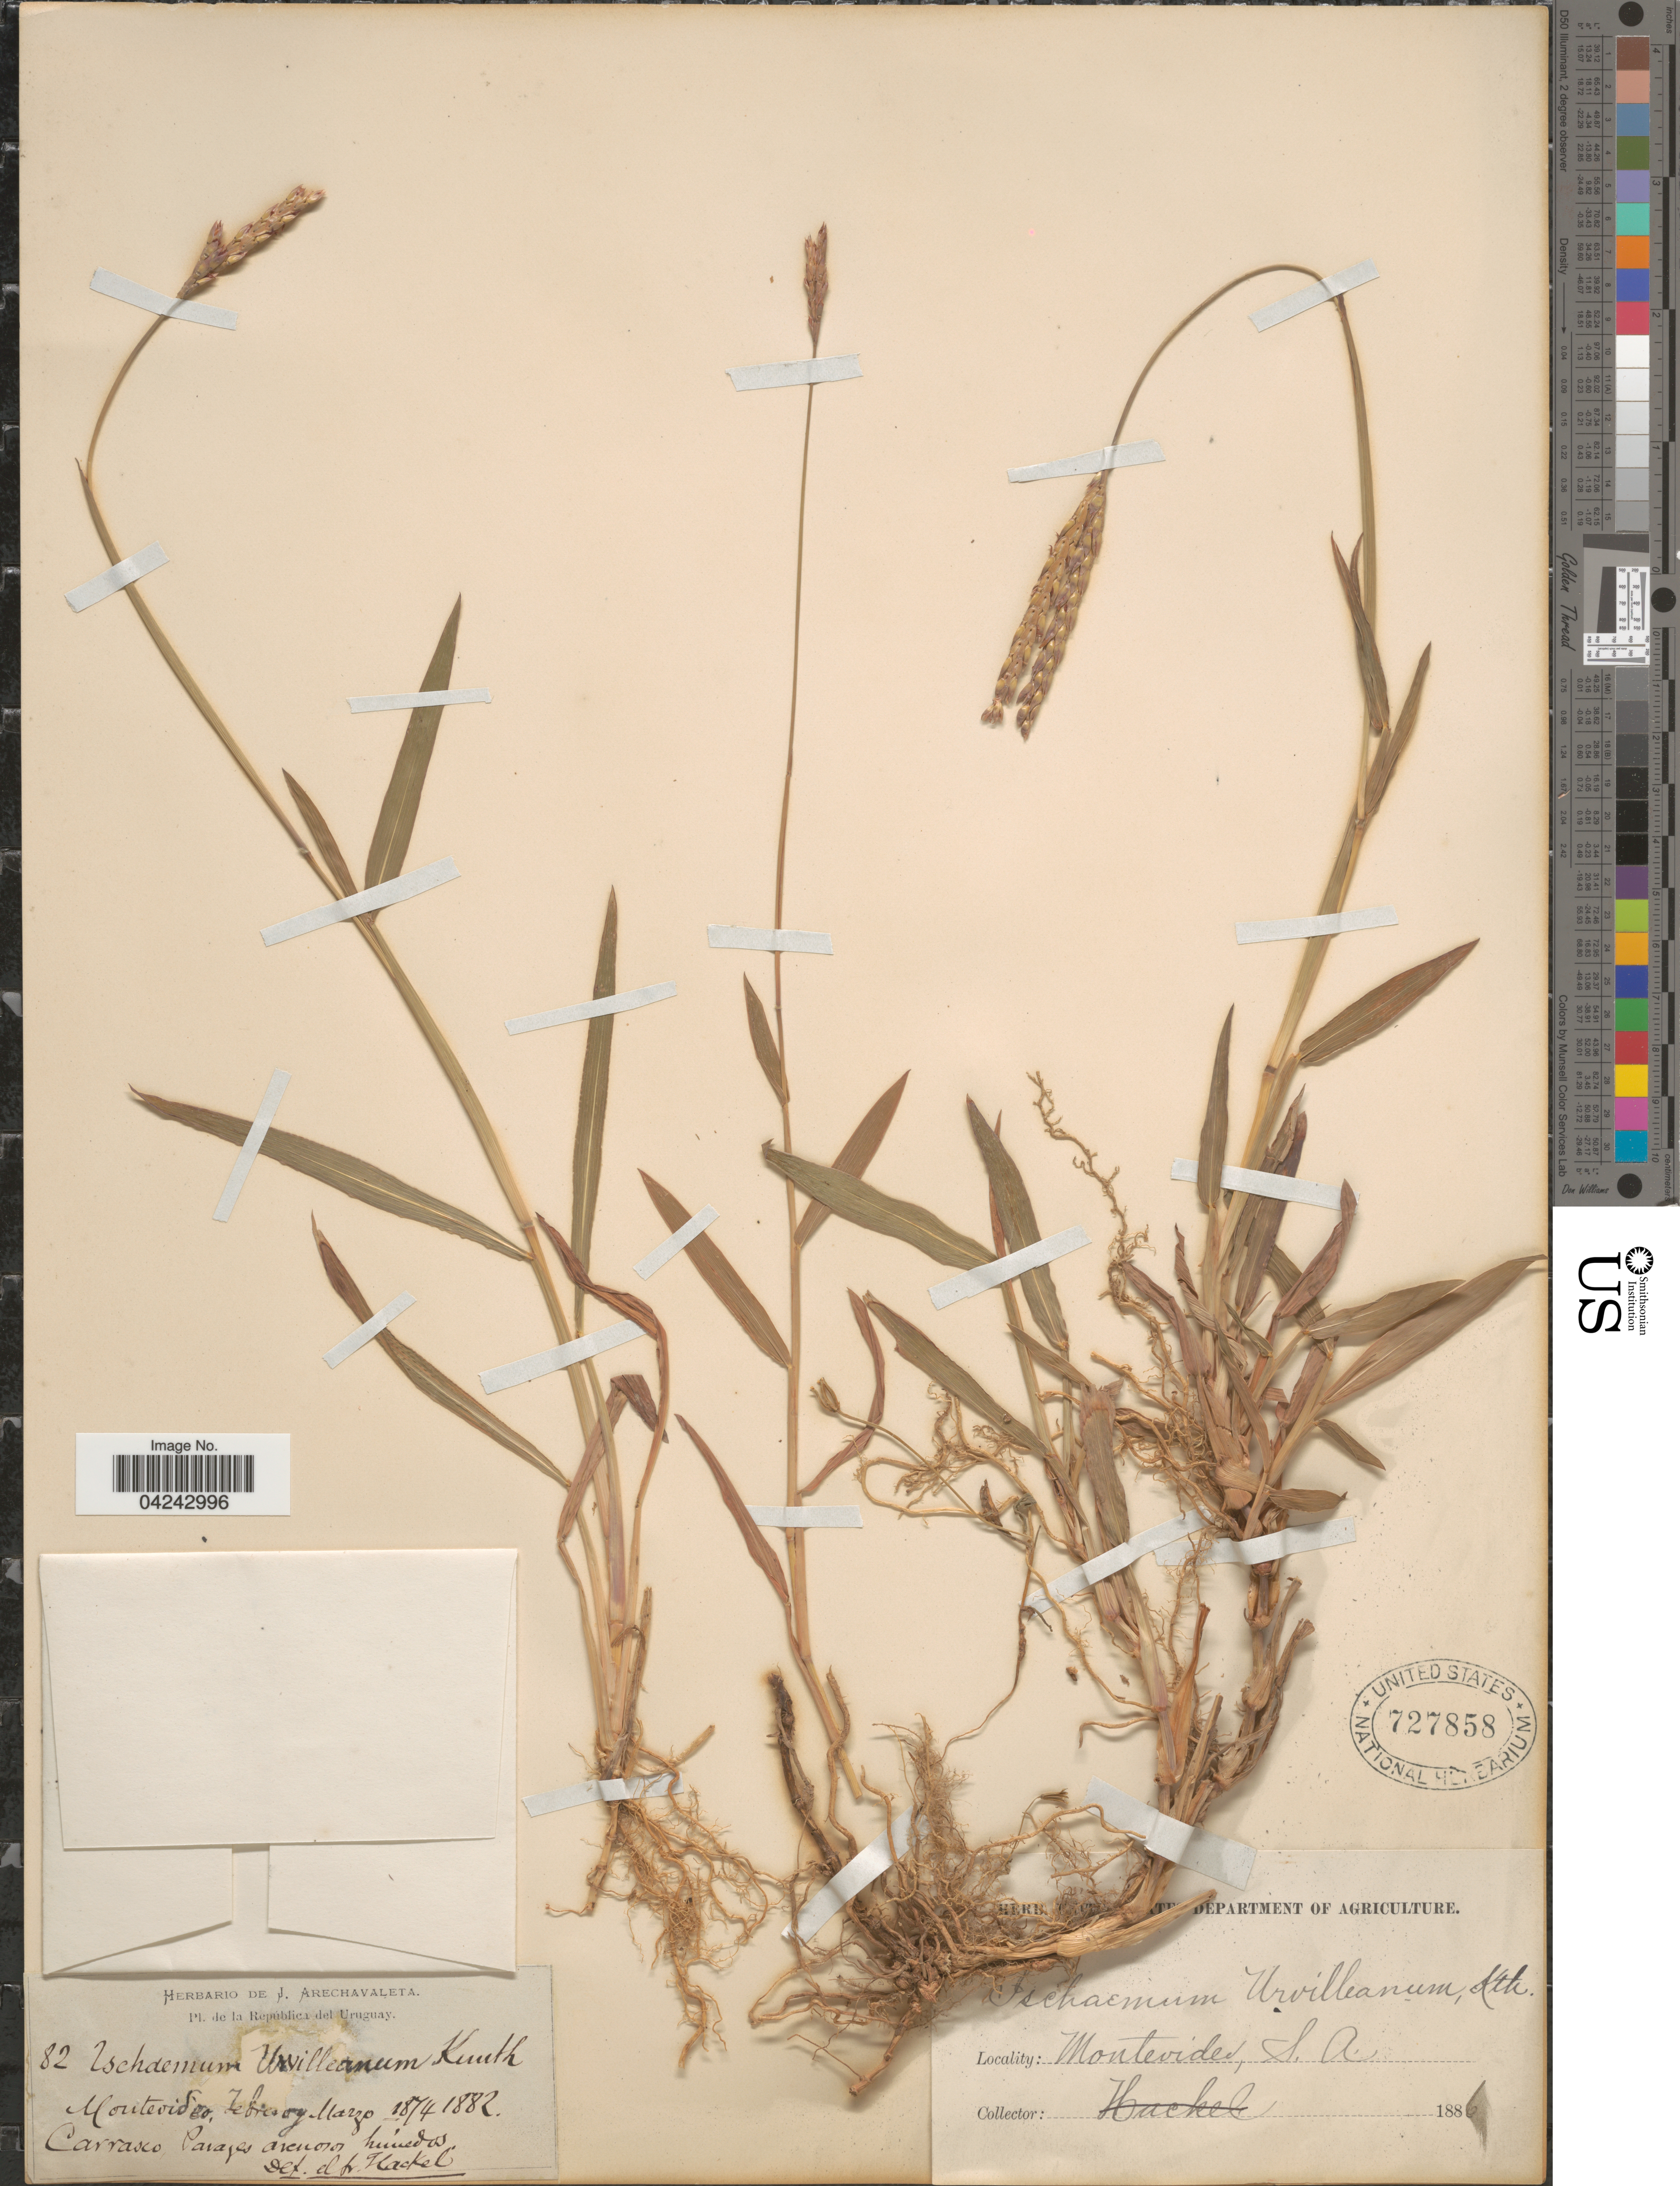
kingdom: Plantae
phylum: Tracheophyta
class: Liliopsida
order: Poales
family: Poaceae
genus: Ischaemum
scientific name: Ischaemum minus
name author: J. Presl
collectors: ex herb. de J. Arechavaleta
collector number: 82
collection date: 1874-02/1882-03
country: Uruguay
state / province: Montevideo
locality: Carrasco Pavages arenos humidos.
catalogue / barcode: US 727858